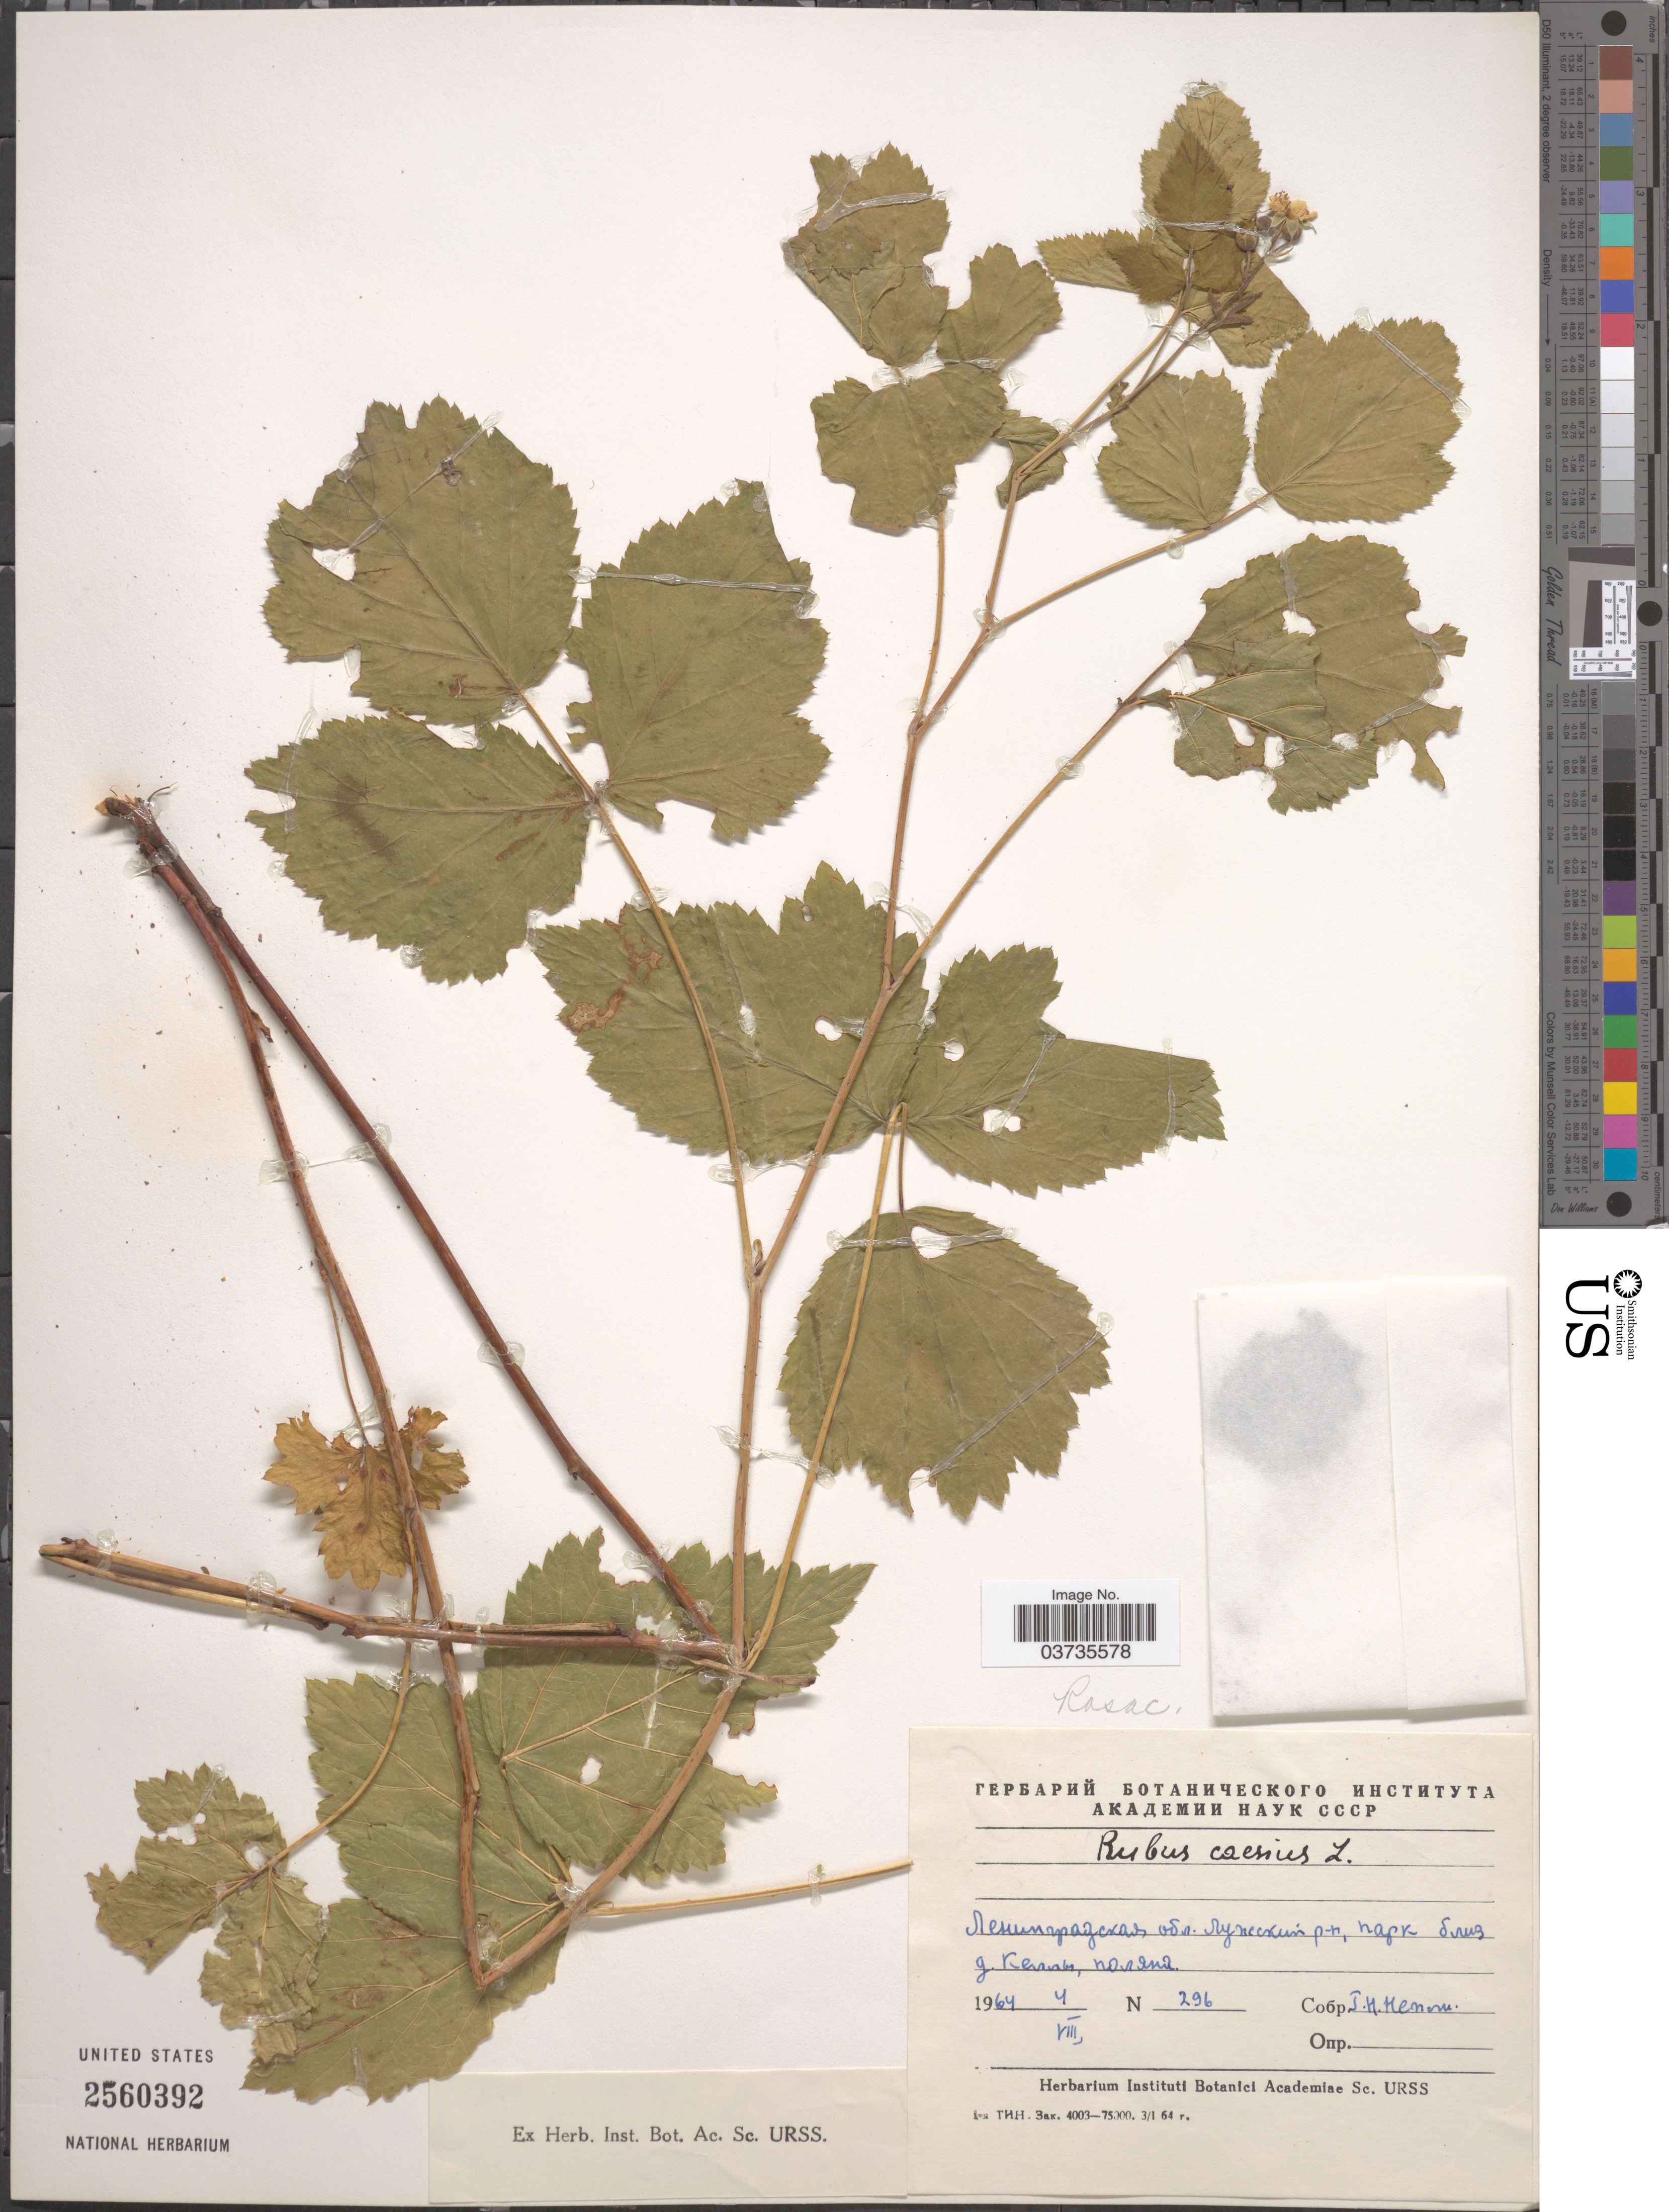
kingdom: Plantae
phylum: Tracheophyta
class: Magnoliopsida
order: Rosales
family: Rosaceae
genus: Rubus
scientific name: Rubus caesius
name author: L.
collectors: G. Nepli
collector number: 296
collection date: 1964-08-04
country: Russian Federation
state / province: Leningrad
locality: Near village Kello.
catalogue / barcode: US 2560392